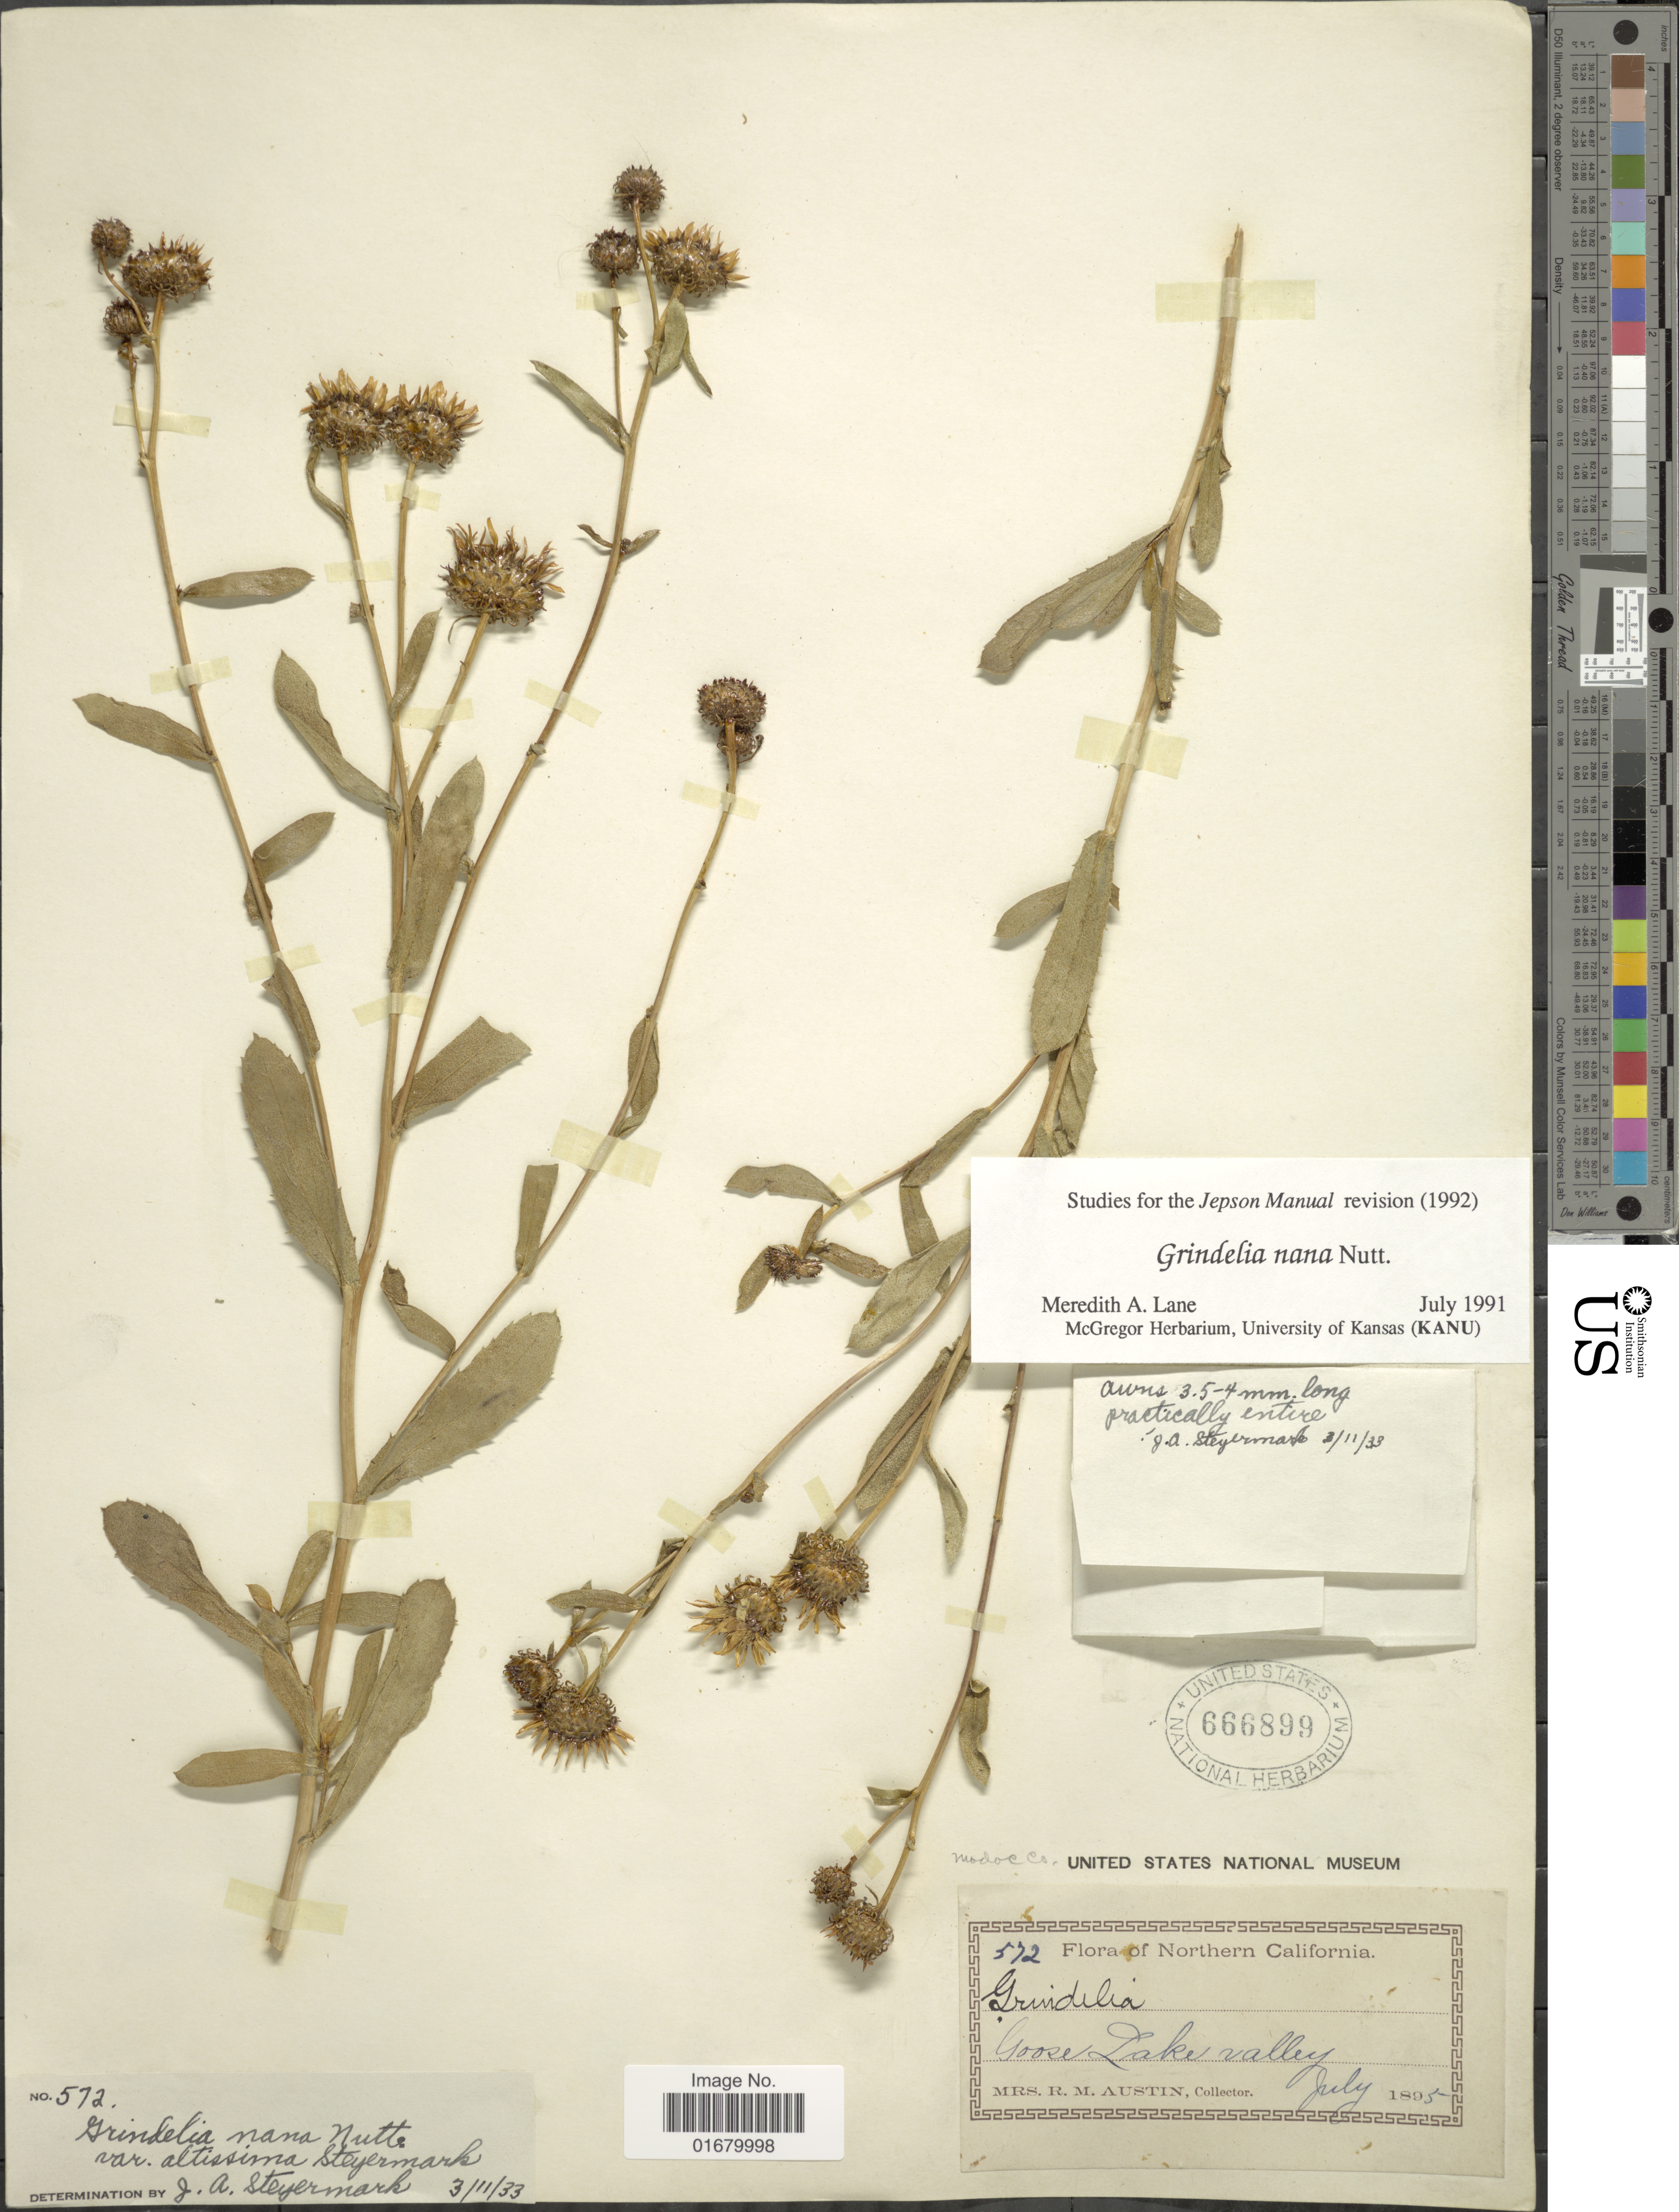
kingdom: Plantae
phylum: Tracheophyta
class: Magnoliopsida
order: Asterales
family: Asteraceae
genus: Grindelia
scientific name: Grindelia nana var. nana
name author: Nutt.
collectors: R. Austin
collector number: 572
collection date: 1895-07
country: United States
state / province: California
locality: Northern California, Goose Lake valley.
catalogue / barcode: US 666899